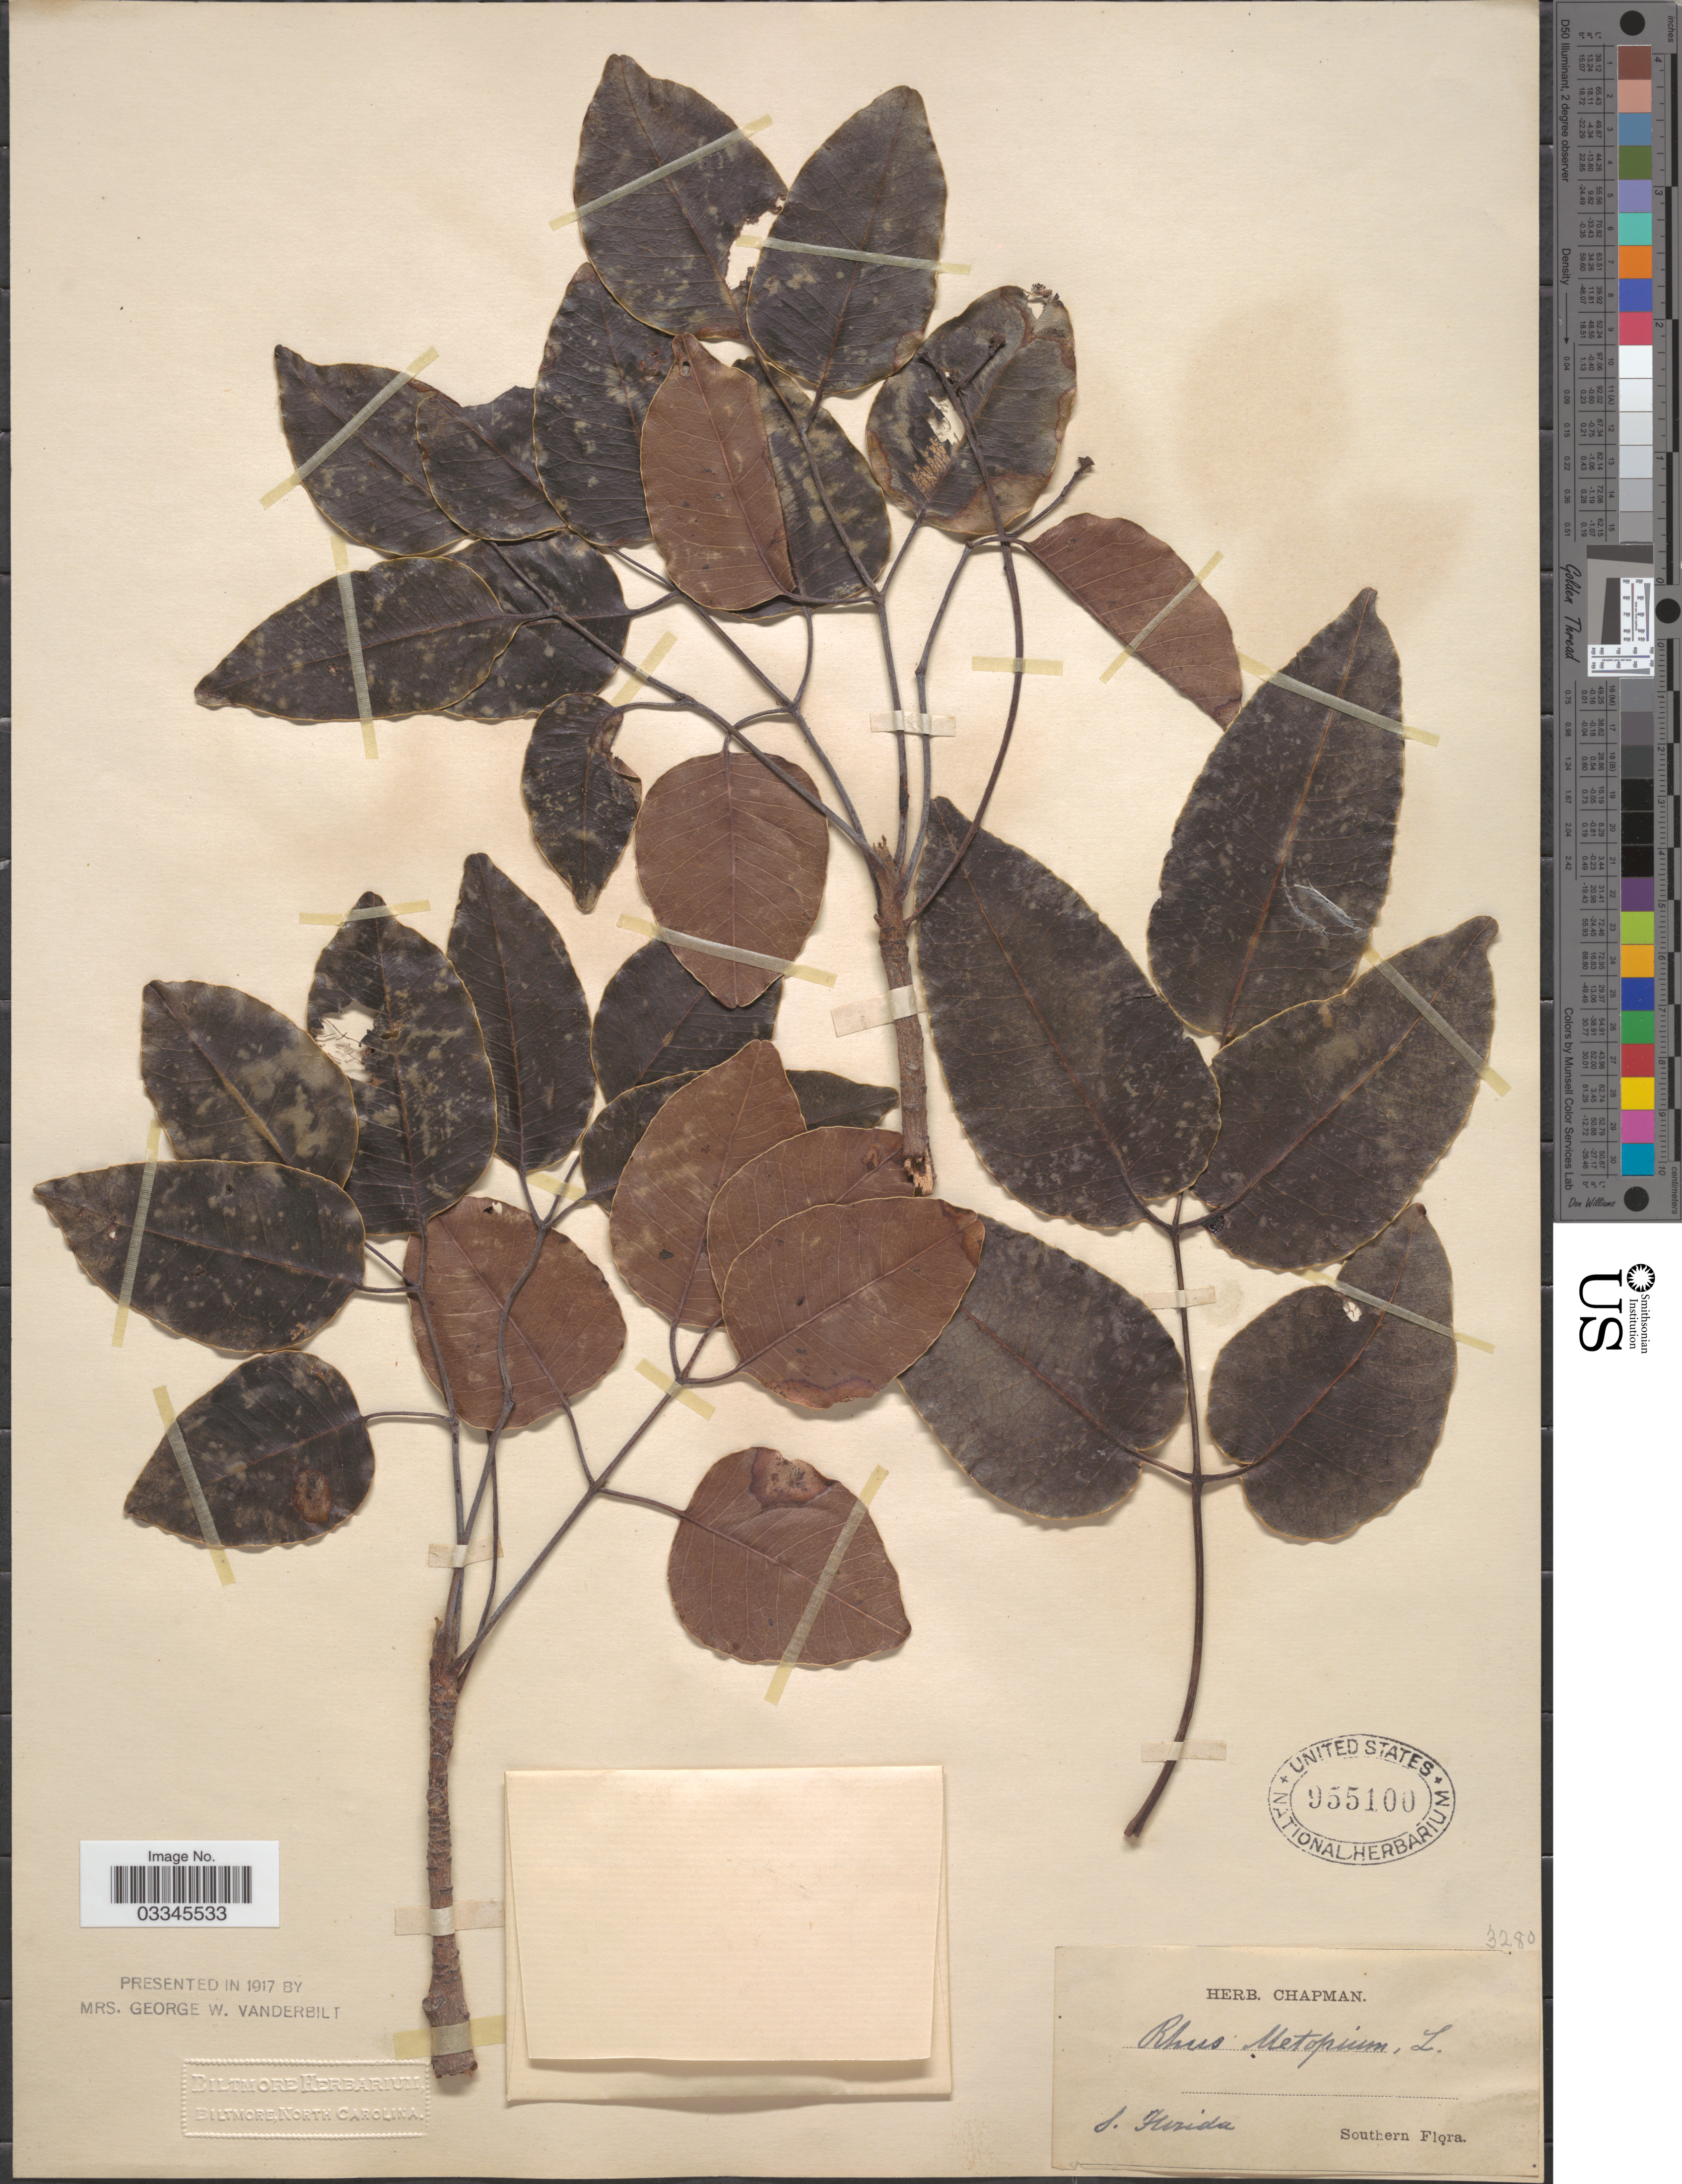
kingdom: Plantae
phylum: Tracheophyta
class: Magnoliopsida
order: Sapindales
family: Anacardiaceae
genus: Metopium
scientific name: Metopium toxiferum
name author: (L.) Krug & Urb.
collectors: ex herb. Chapman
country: United States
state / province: Florida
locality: S. Florida. Southern.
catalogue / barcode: US 955100